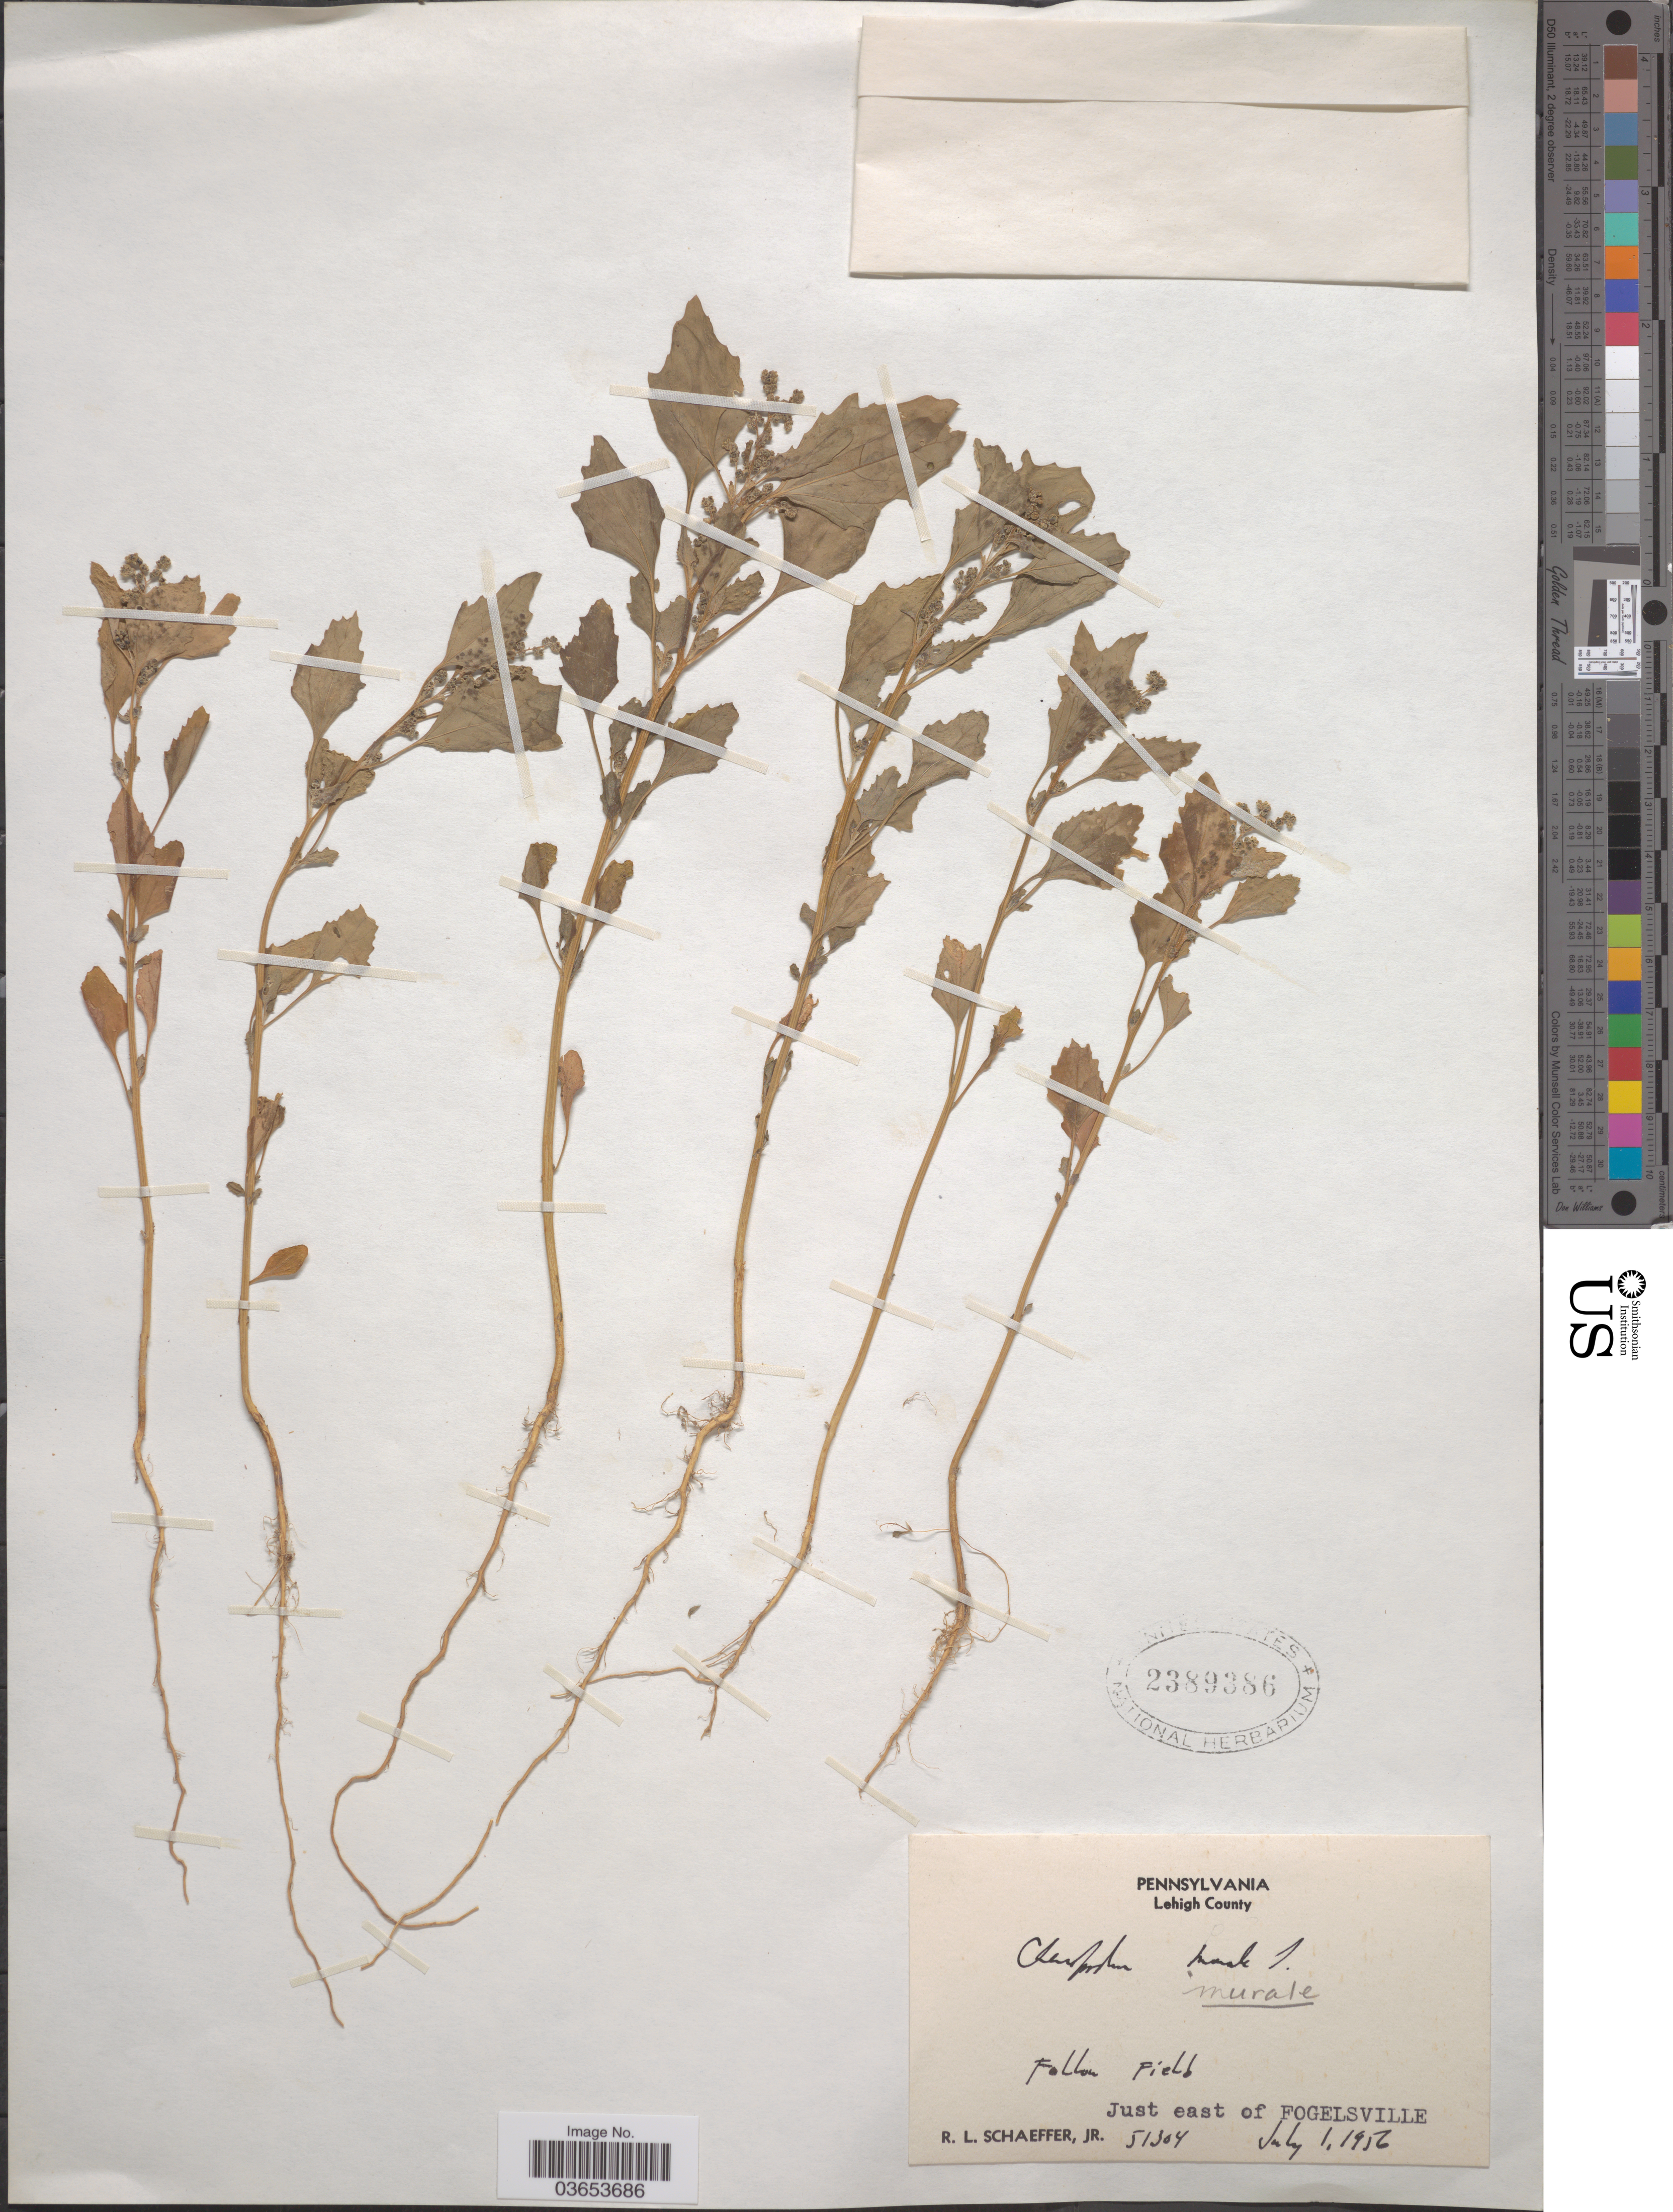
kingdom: Plantae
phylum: Tracheophyta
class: Magnoliopsida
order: Caryophyllales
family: Amaranthaceae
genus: Chenopodium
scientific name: Chenopodium murale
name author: L.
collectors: R. L. Schaeffer Jr.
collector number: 51304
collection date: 1956-07-01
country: United States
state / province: Pennsylvania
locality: Lehigh County. Just east of Fogelsville.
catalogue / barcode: US 2389386